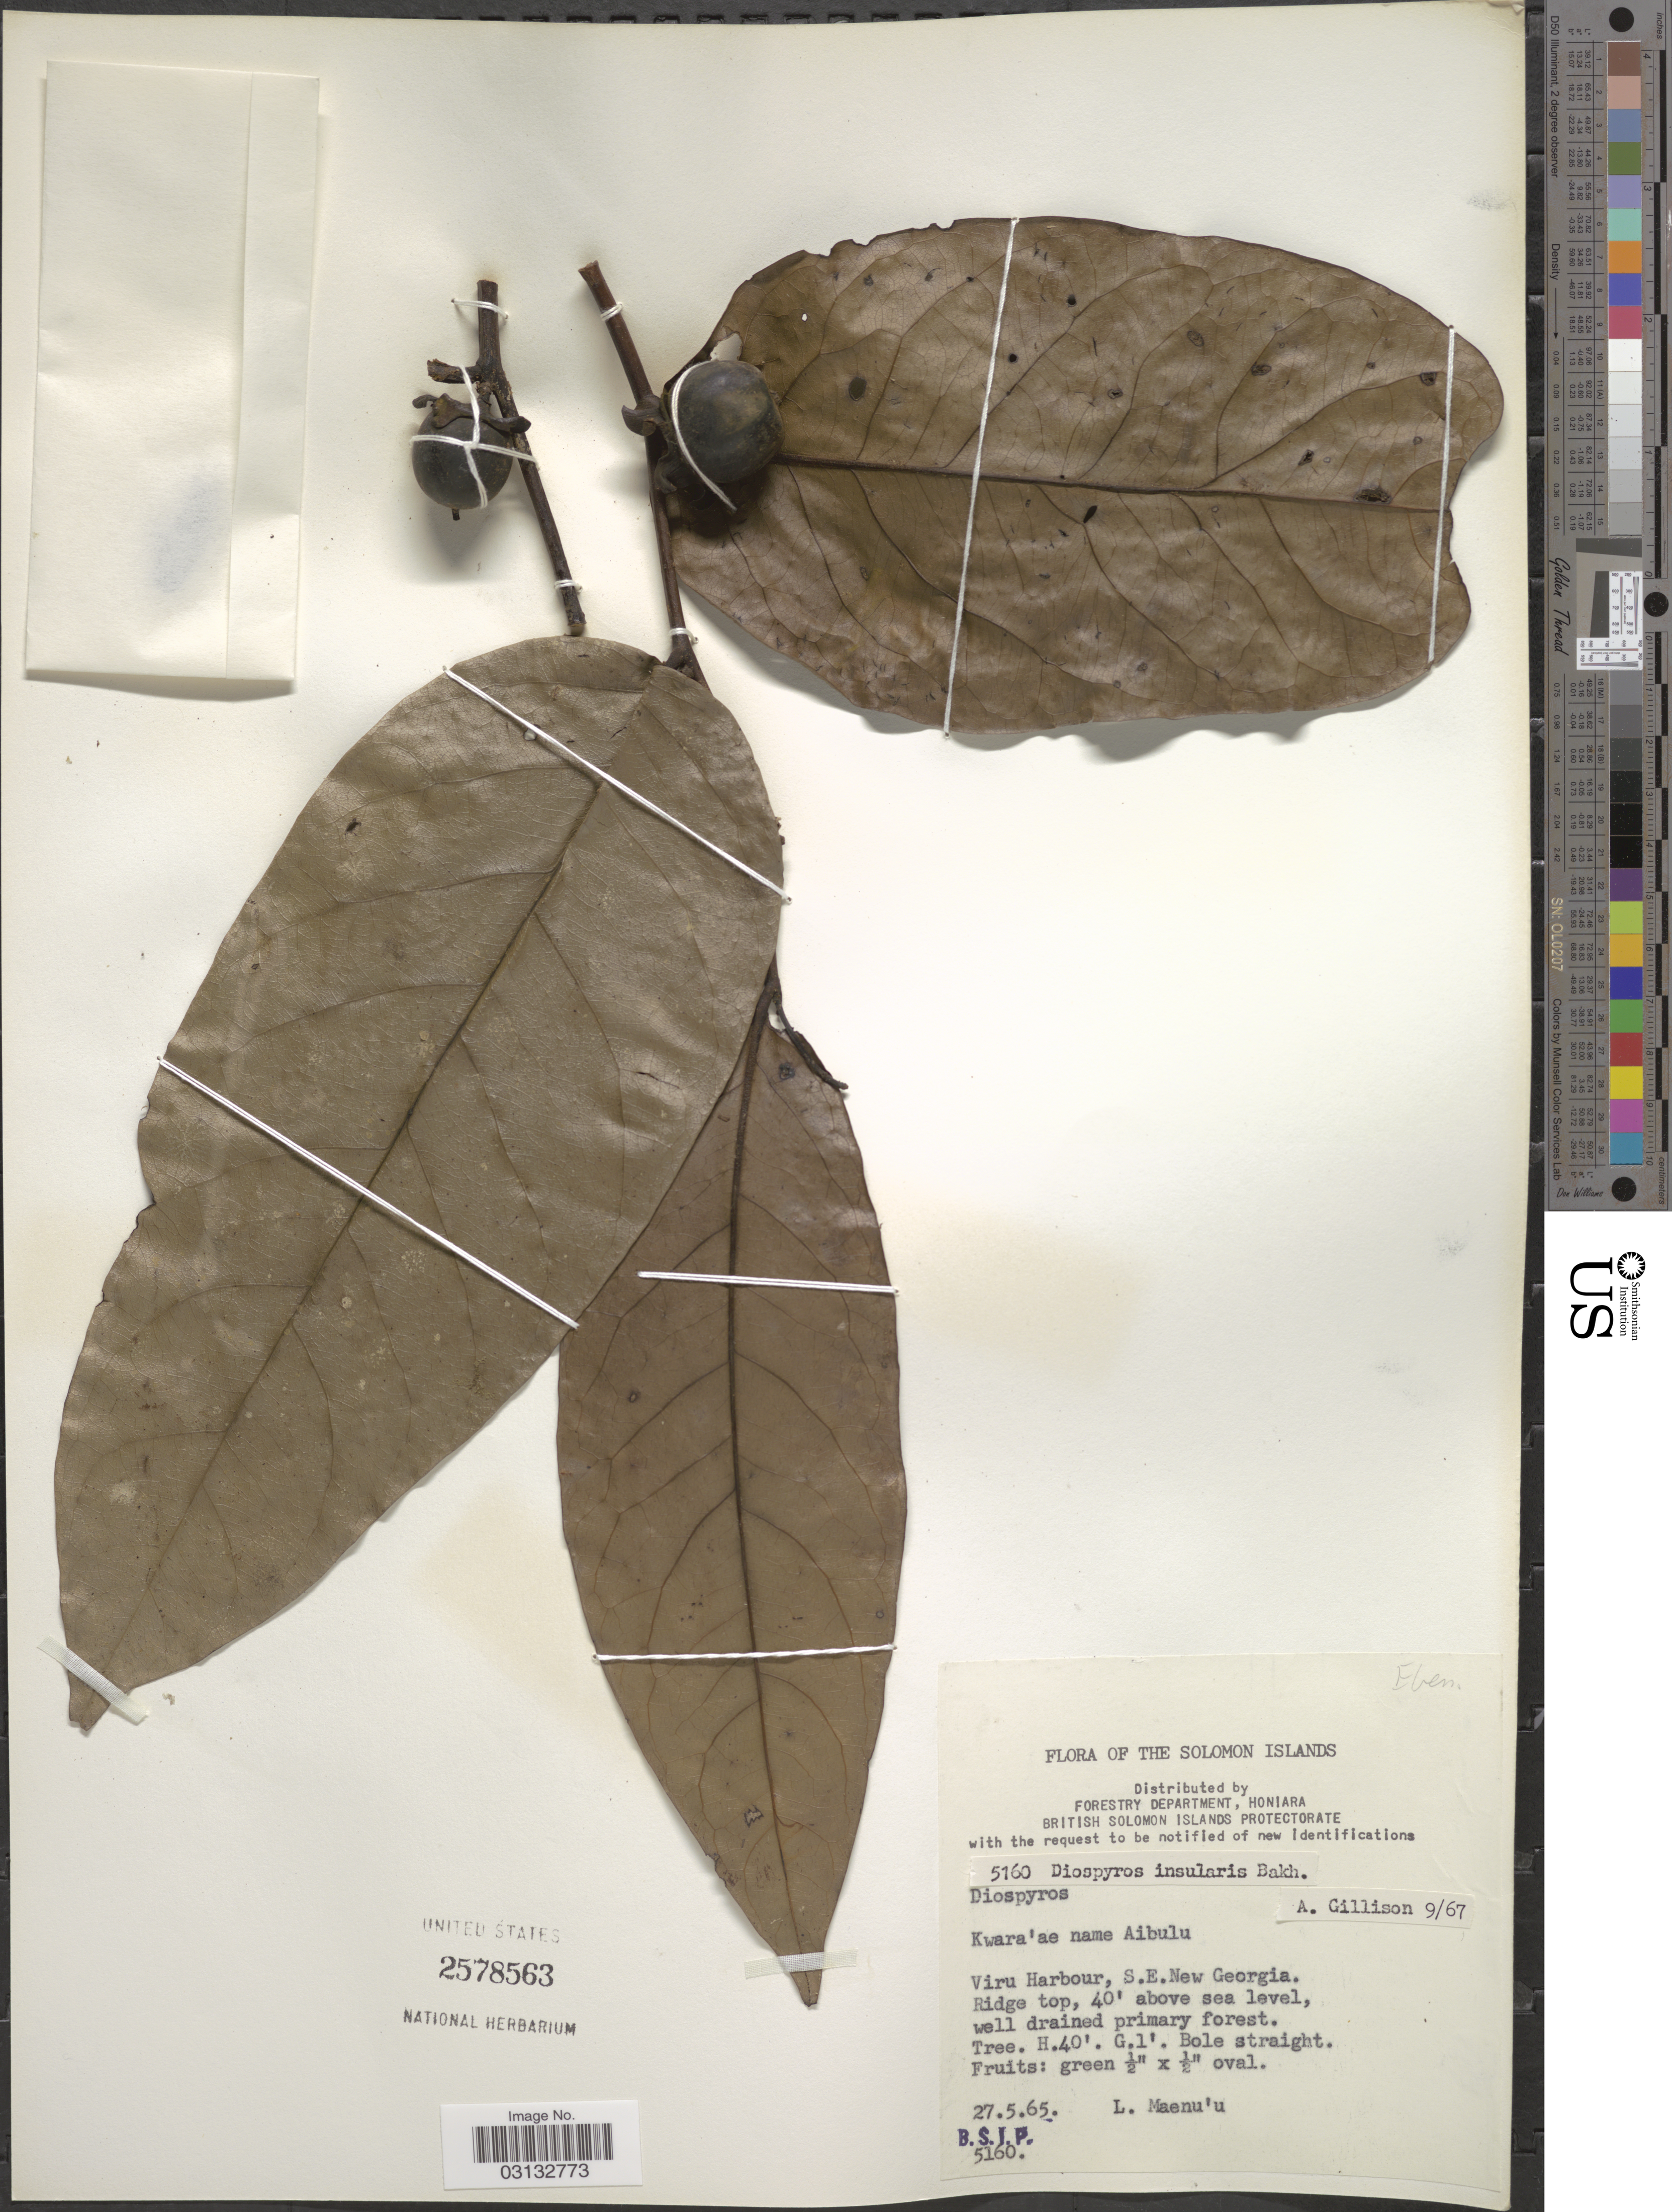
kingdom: Plantae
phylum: Tracheophyta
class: Magnoliopsida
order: Ericales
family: Ebenaceae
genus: Diospyros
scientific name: Diospyros insularis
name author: Bakh.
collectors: L. Maenu'u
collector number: BSIP5160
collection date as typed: Transcribed d/m/y: 27/5/65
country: Solomon Islands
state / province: Solomon Islands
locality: Viru Harbour, S.E. New Georgia.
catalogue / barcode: US 2578563